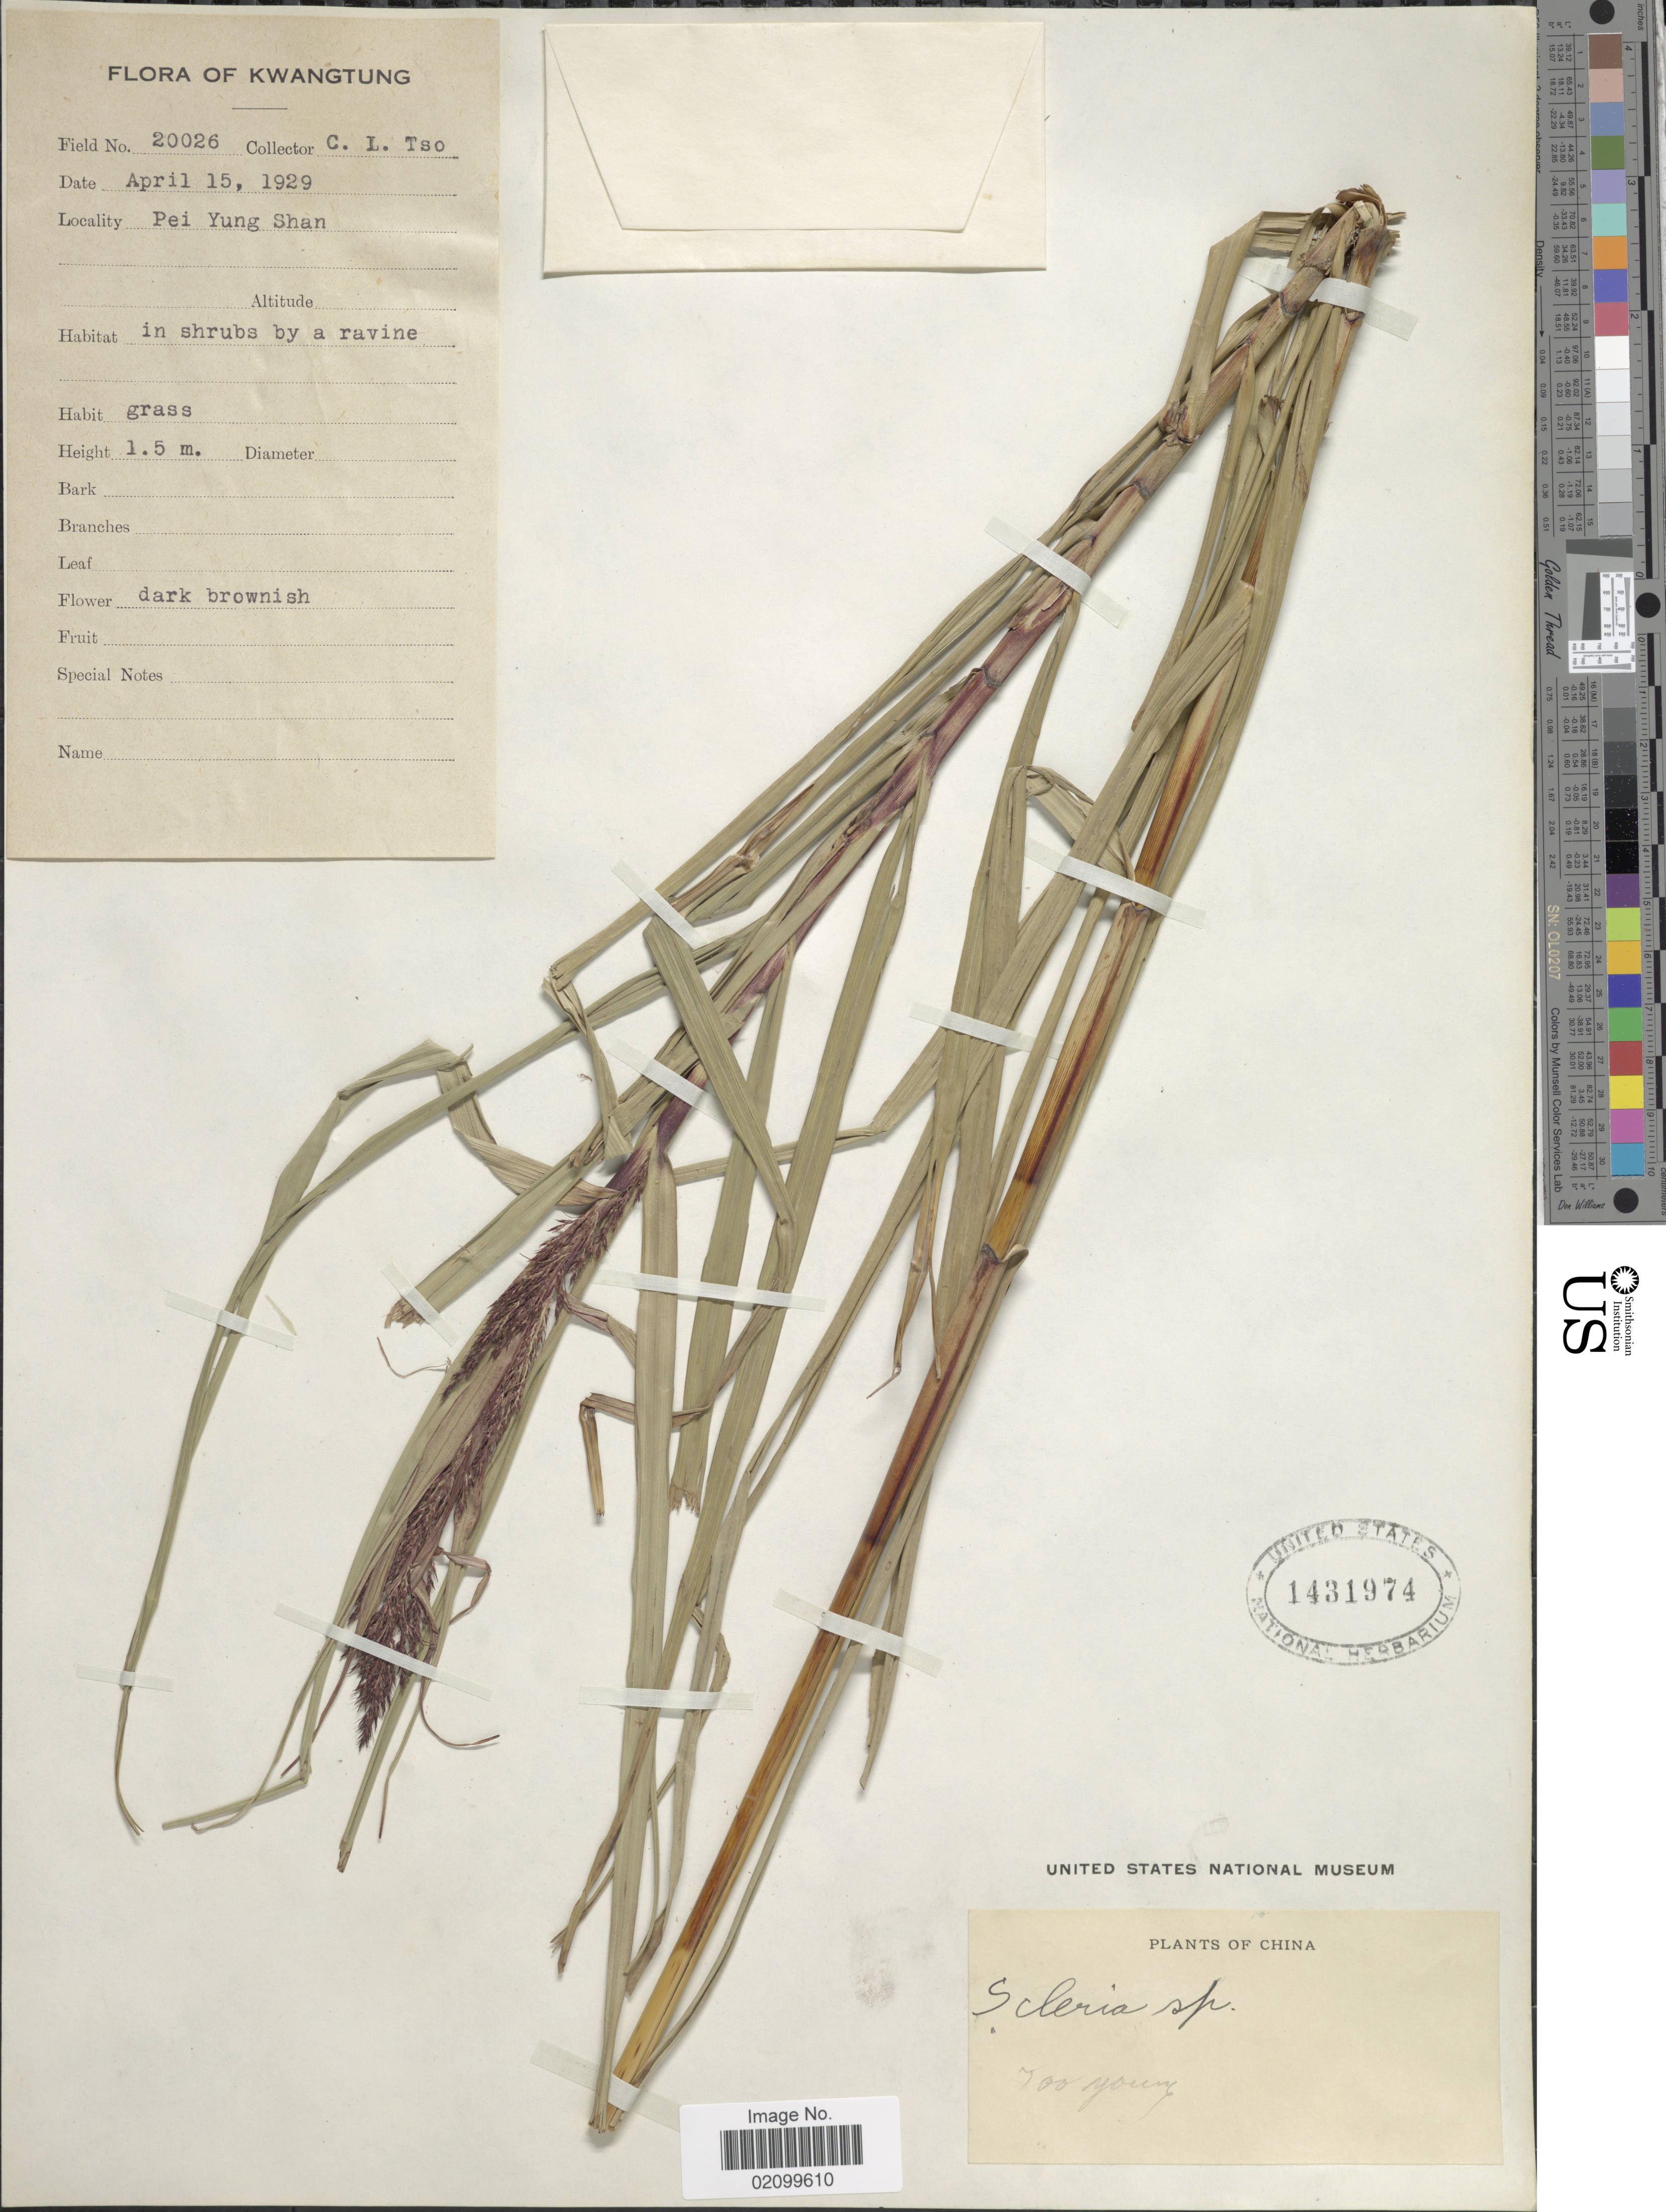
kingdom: Plantae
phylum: Tracheophyta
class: Liliopsida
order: Poales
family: Cyperaceae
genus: Scleria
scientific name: Scleria sp.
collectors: C. Tso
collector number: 20026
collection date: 1929-04-15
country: China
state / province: Guangdong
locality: Kwangtung. Pei Yung Shan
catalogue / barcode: US 1431974